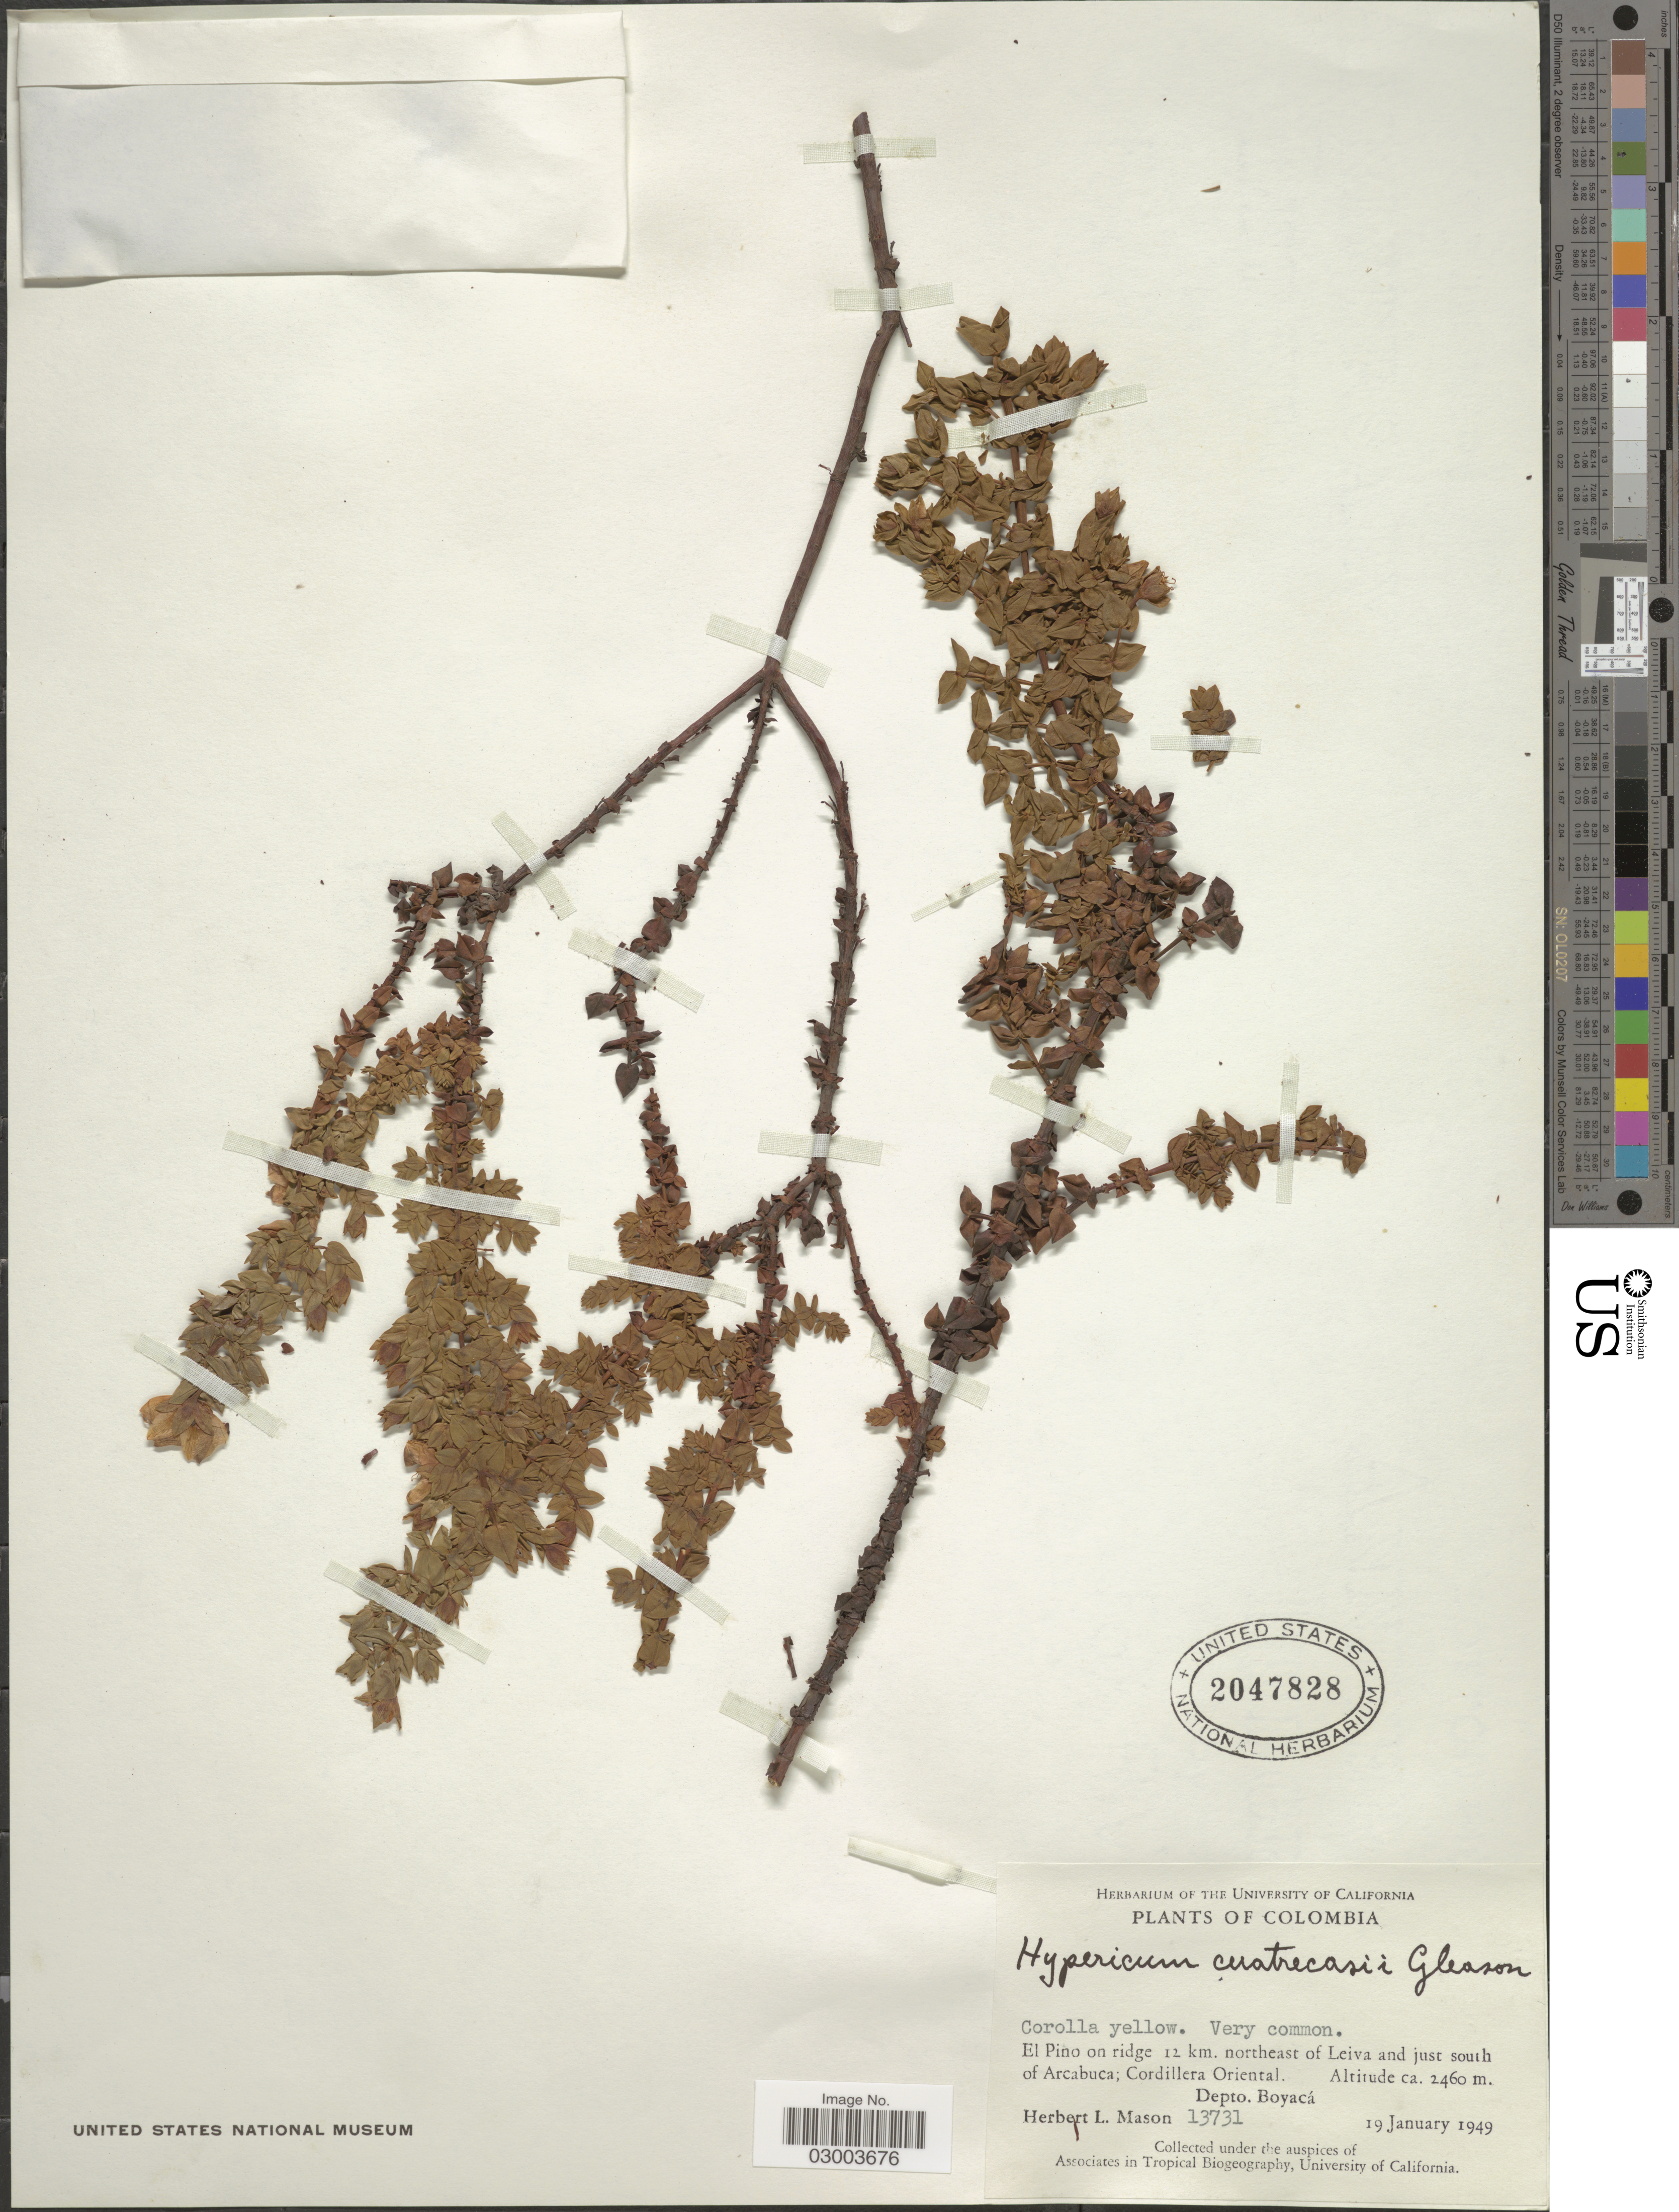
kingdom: Plantae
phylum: Tracheophyta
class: Magnoliopsida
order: Malpighiales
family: Hypericaceae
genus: Hypericum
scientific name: Hypericum cuatrecasii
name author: Gleason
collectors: H. L. Mason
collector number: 13731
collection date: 1949-01-19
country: Colombia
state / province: Boyacá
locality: El Pino on ridge 12 km. northeast of Leiva and just south of Arcabuca; Cordillera Oriental. Dept. Boyacá.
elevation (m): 2460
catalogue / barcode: US 2047828